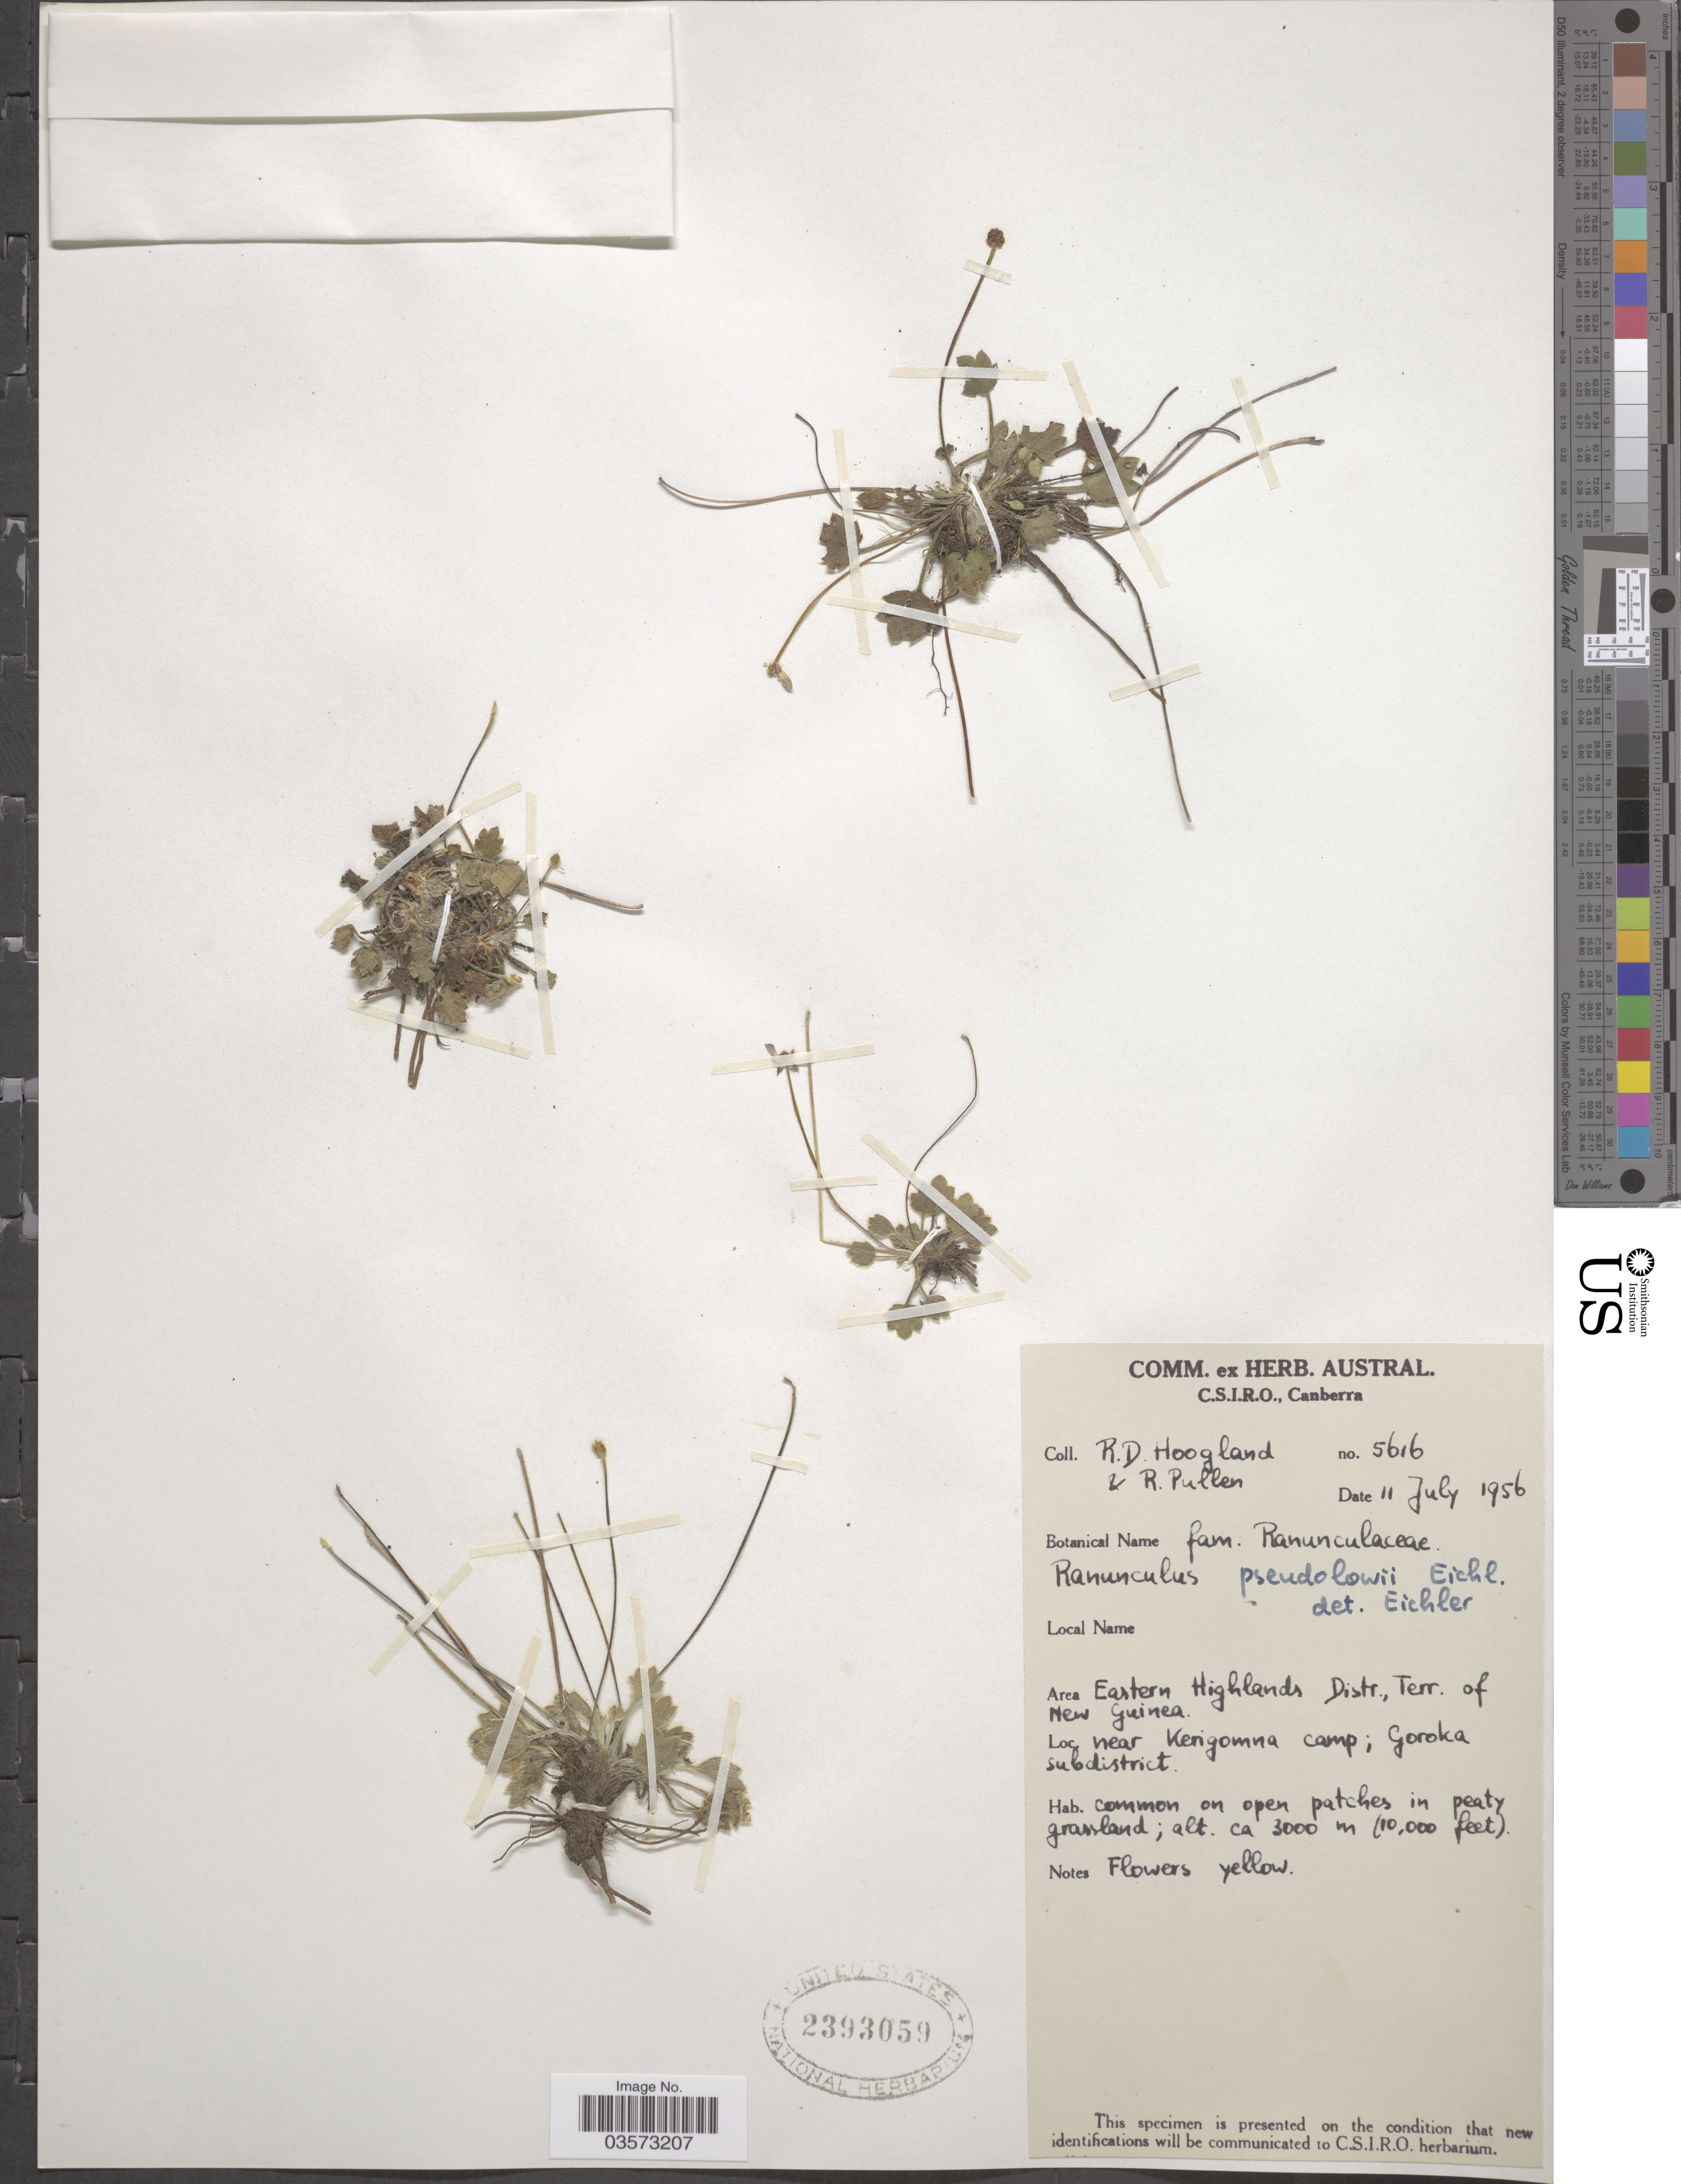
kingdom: Plantae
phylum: Tracheophyta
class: Magnoliopsida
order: Ranunculales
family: Ranunculaceae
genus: Ranunculus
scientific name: Ranunculus pseudolowii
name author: H. Eichler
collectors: R. D. Hoogland & R. Pullen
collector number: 5616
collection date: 1956-07-11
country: Papua New Guinea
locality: Area Eastern Highlands Distr., Terr. of New Guinea. Near Kerigomna camp; Goroka subdistrict.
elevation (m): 3000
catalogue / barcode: US 2393059